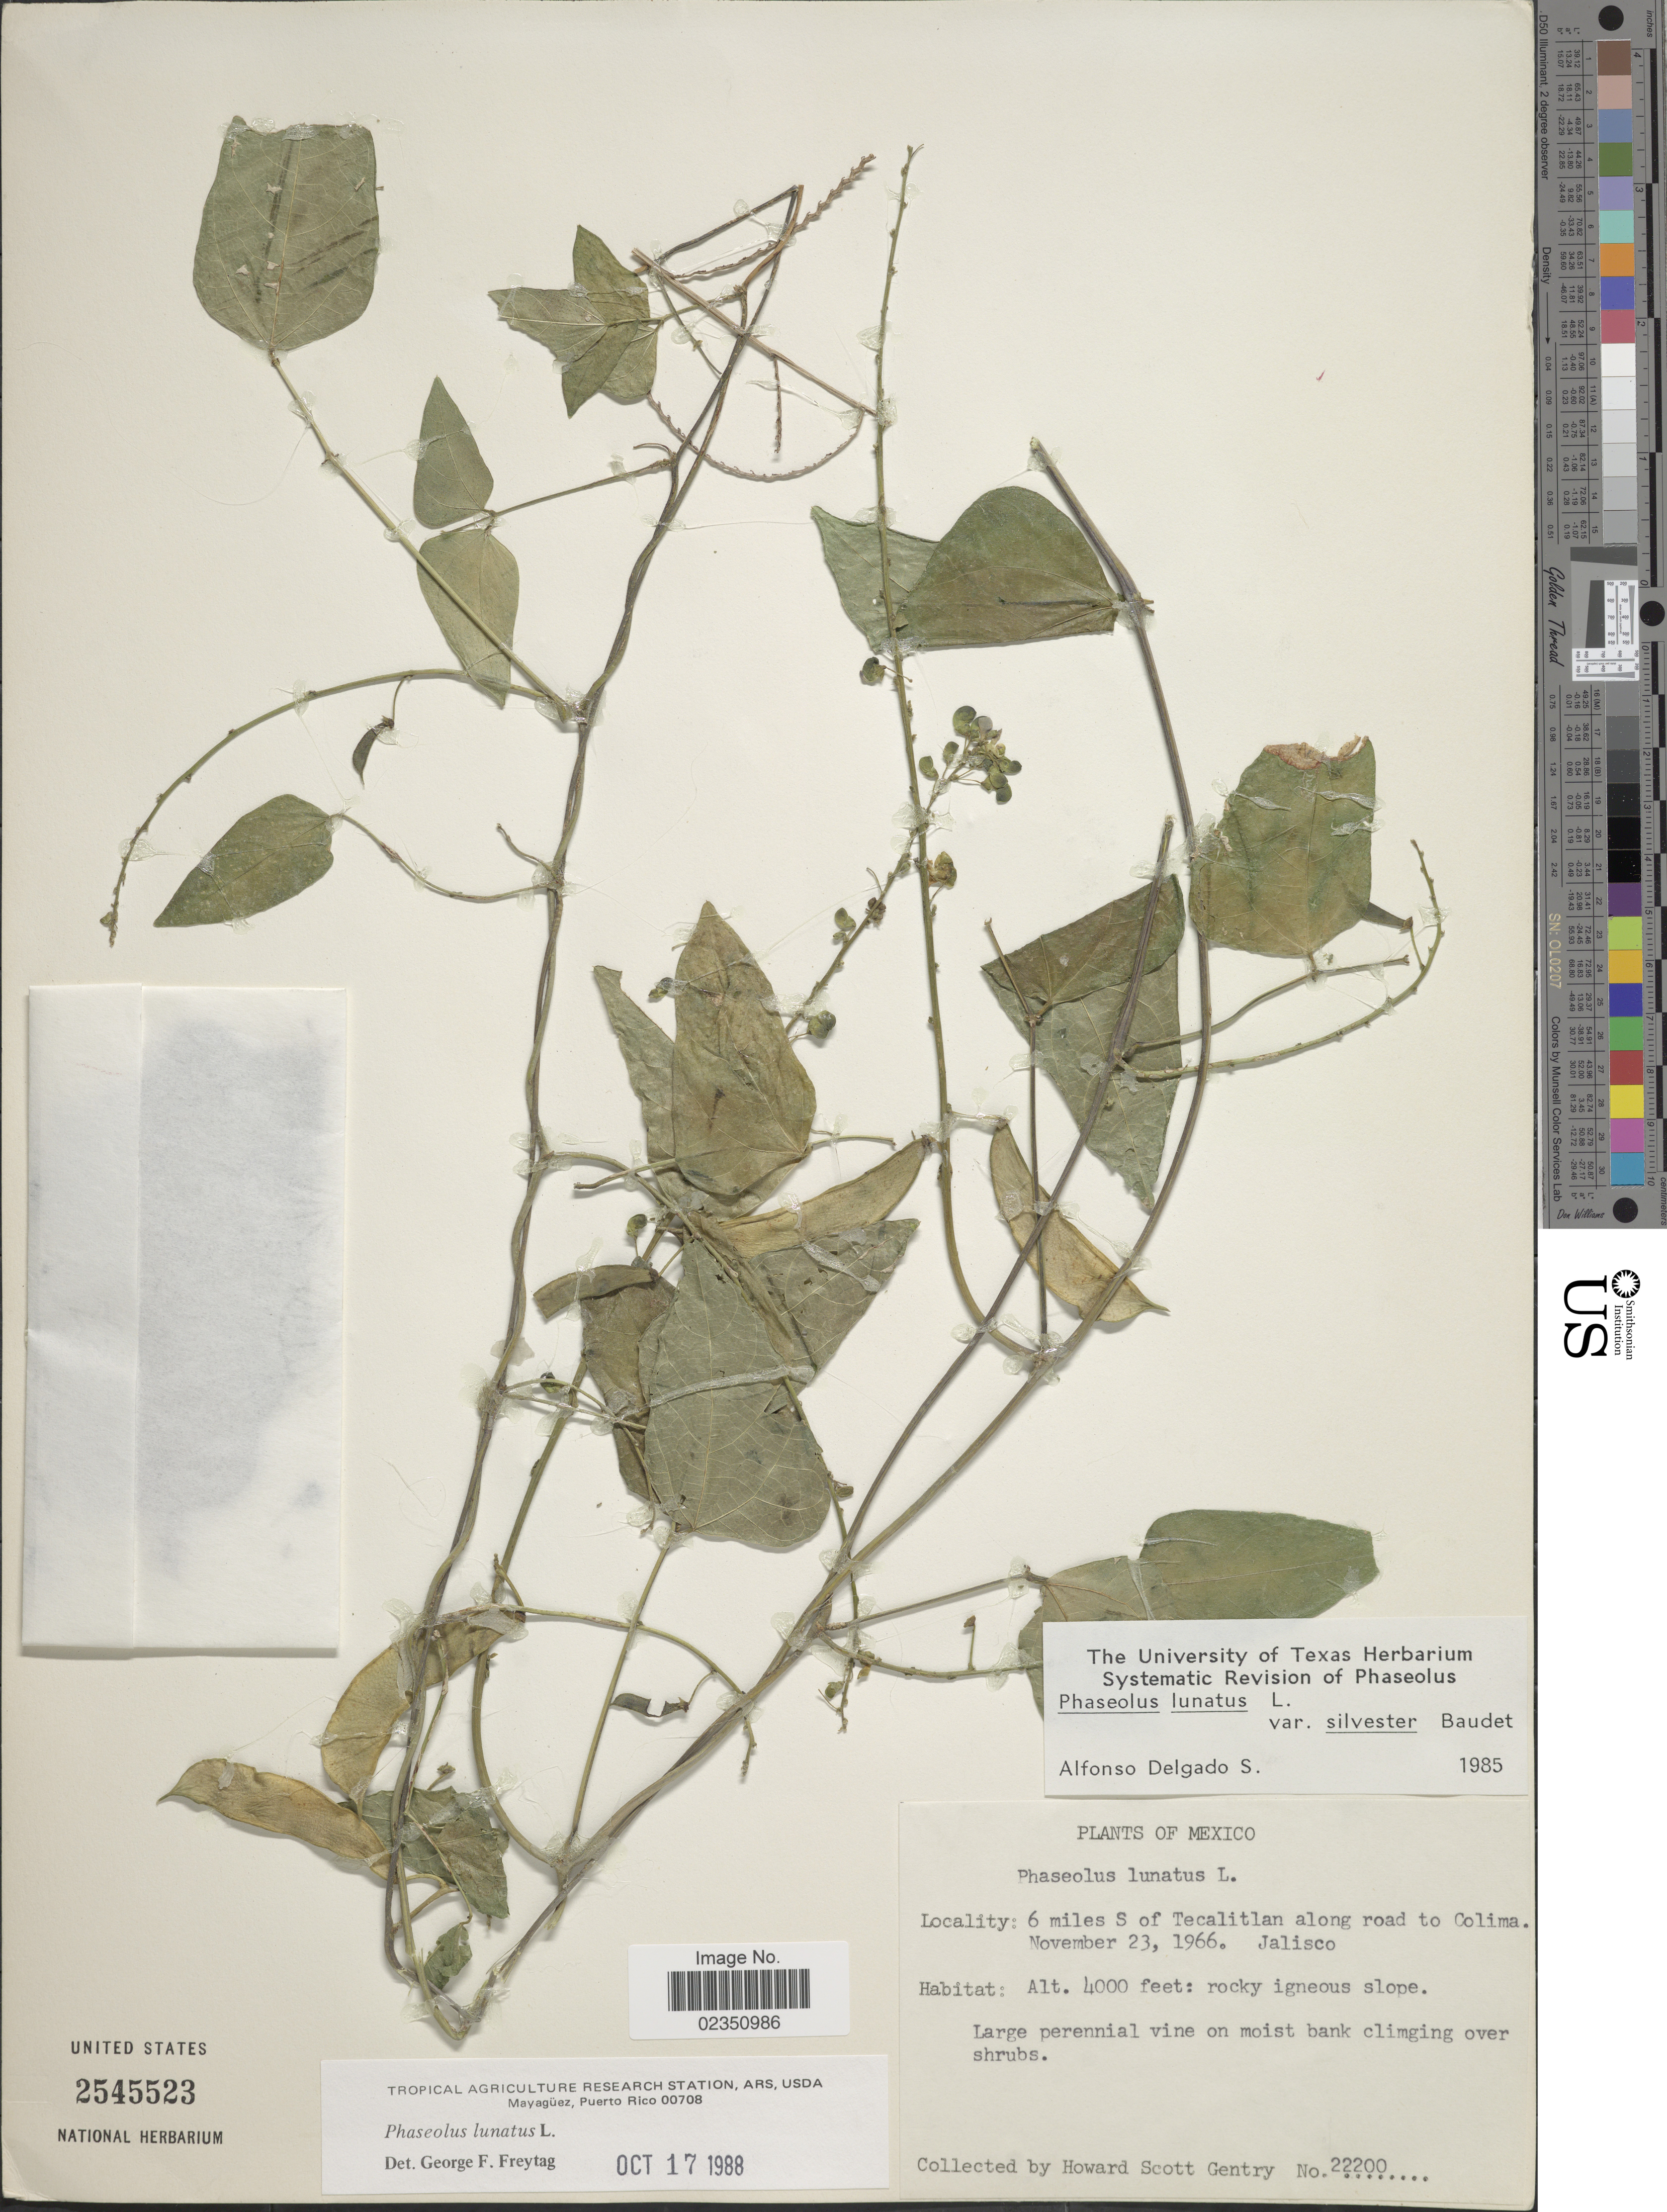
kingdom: Plantae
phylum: Tracheophyta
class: Magnoliopsida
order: Fabales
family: Fabaceae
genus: Phaseolus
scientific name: Phaseolus lunatus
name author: L.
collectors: H. S. Gentry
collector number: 22200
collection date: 1966-11-23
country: Mexico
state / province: Jalisco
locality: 6 miles S of Tecalitlan along road to Colima; rocky igneous slope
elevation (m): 1219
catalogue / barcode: US 2545523